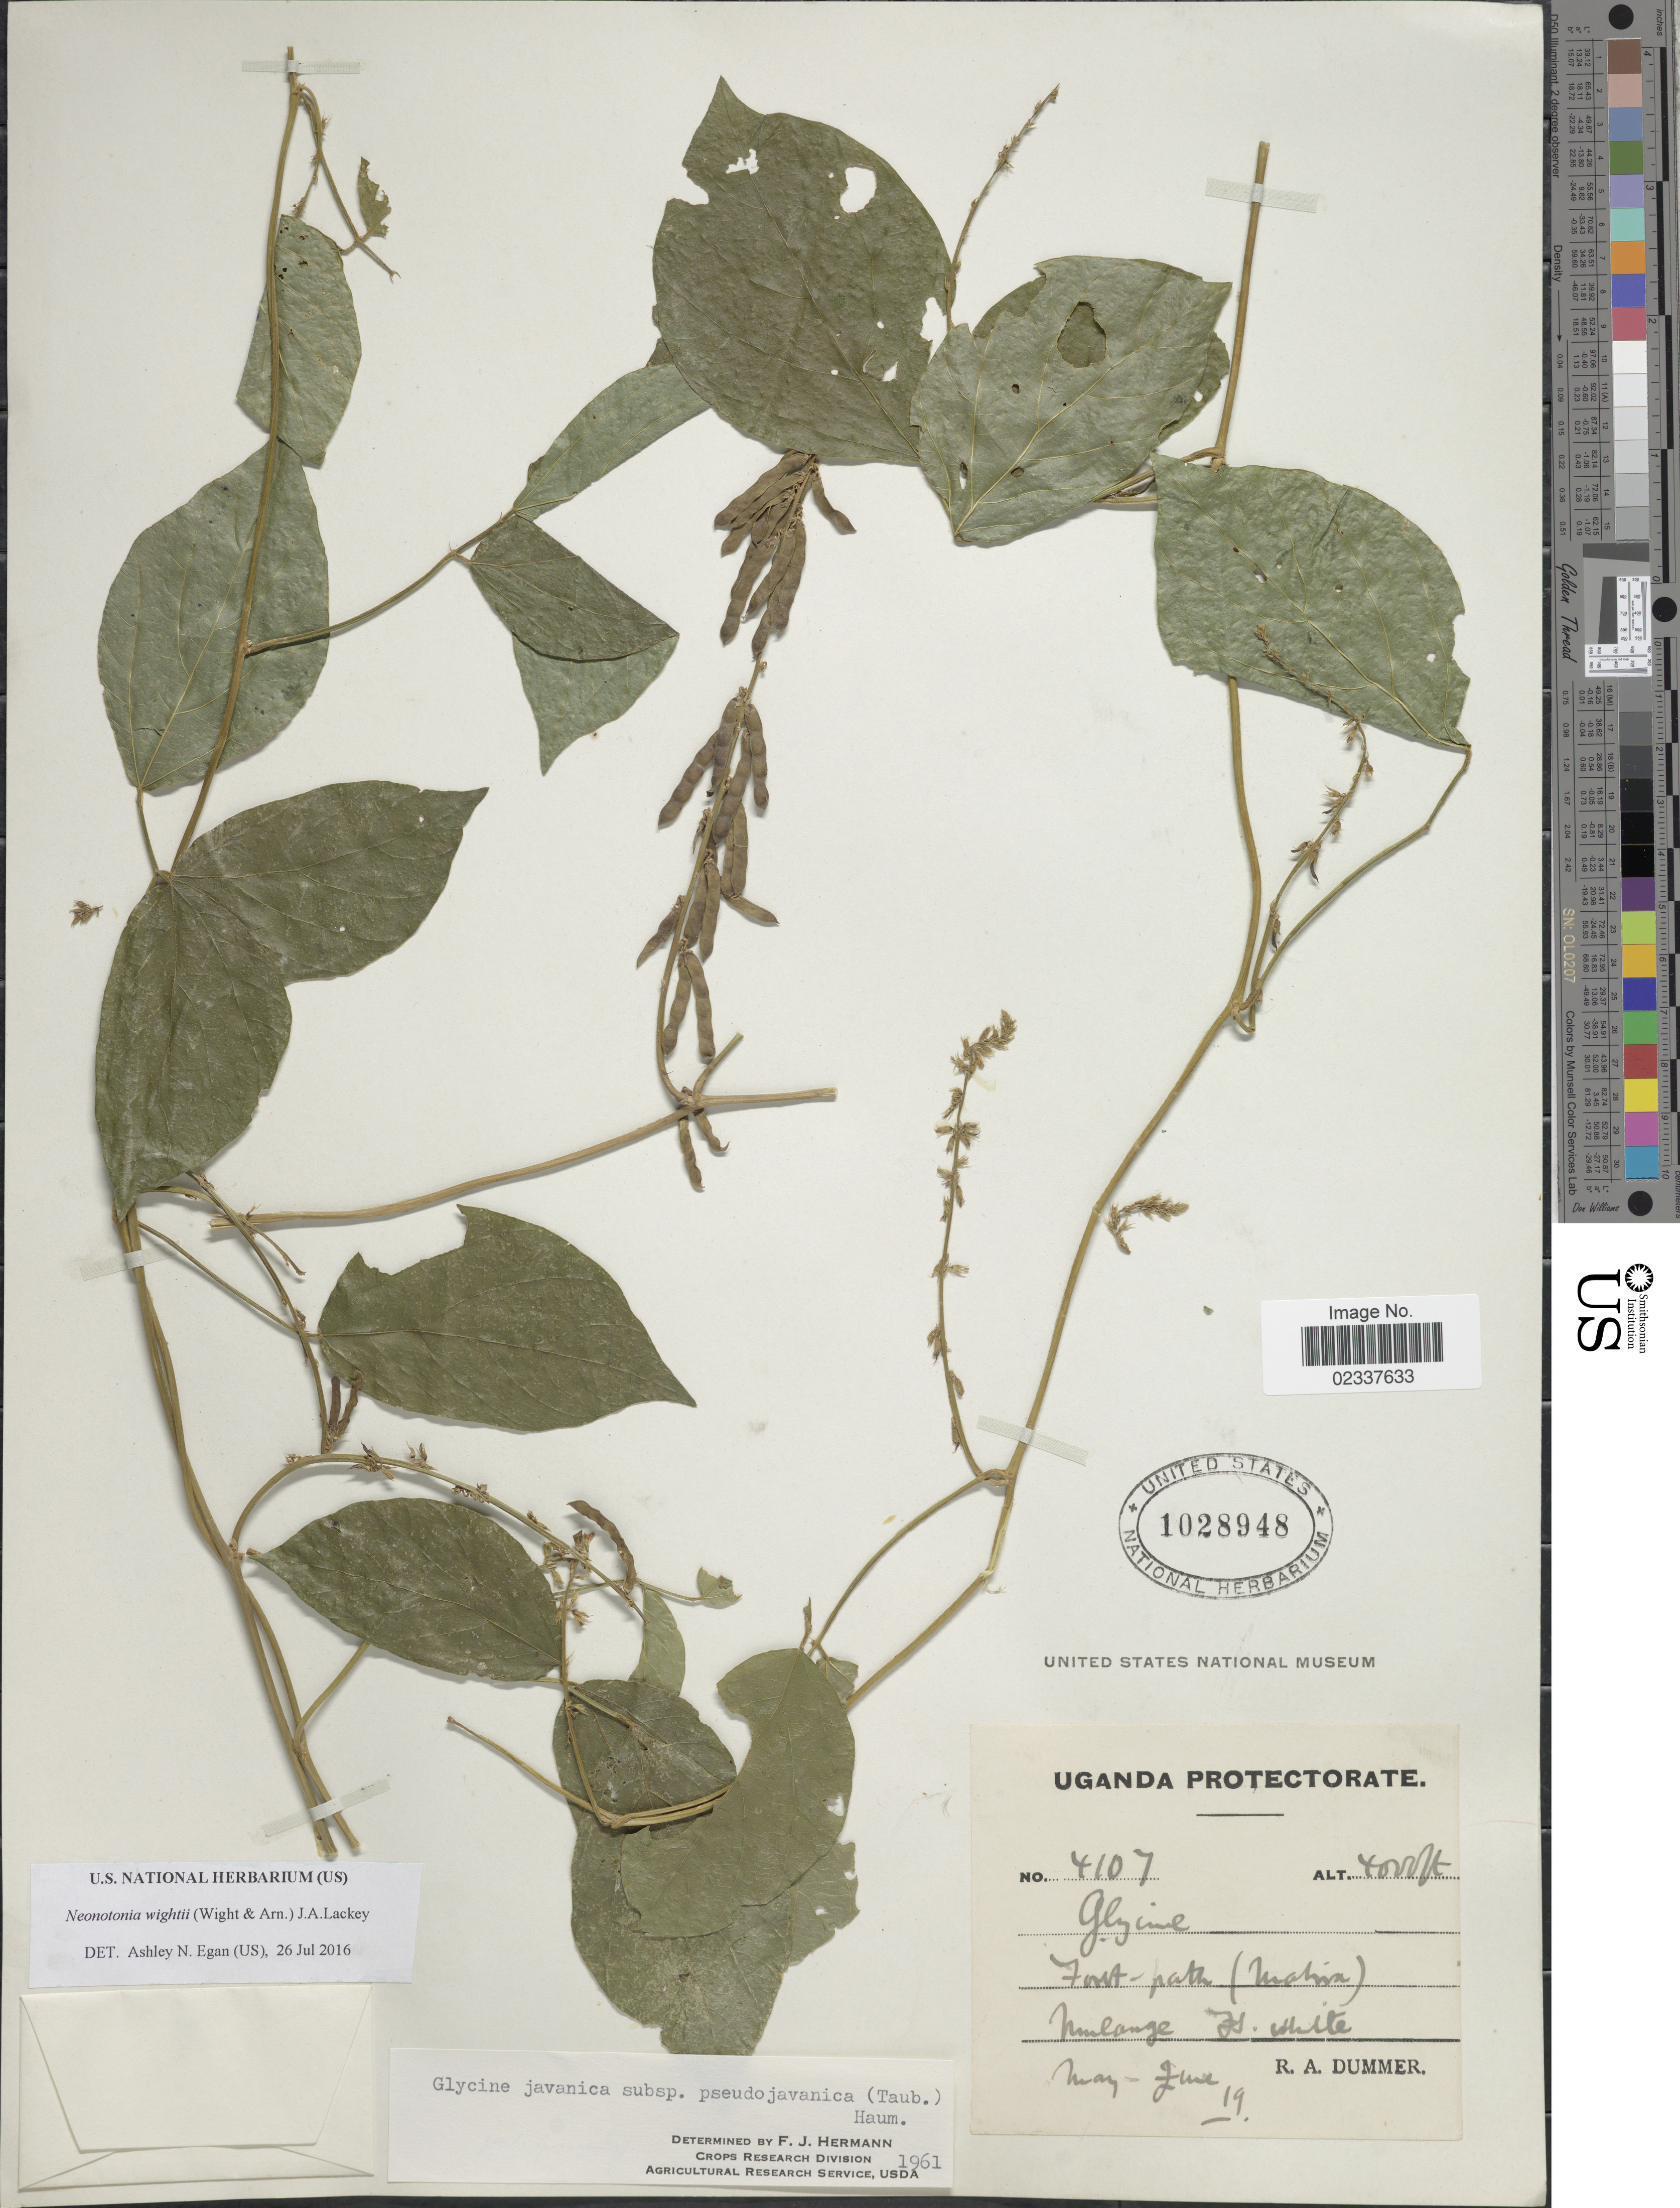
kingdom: Plantae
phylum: Tracheophyta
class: Magnoliopsida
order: Fabales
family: Fabaceae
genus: Neonotonia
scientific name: Neonotonia wightii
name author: (Arn.) J.A. Lackey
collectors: R. Dümmer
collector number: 4107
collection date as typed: Transcribed d/m/y: /5/19 to /6/19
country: Uganda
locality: Forest Path (Mabira) Mulange.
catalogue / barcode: US 1028948